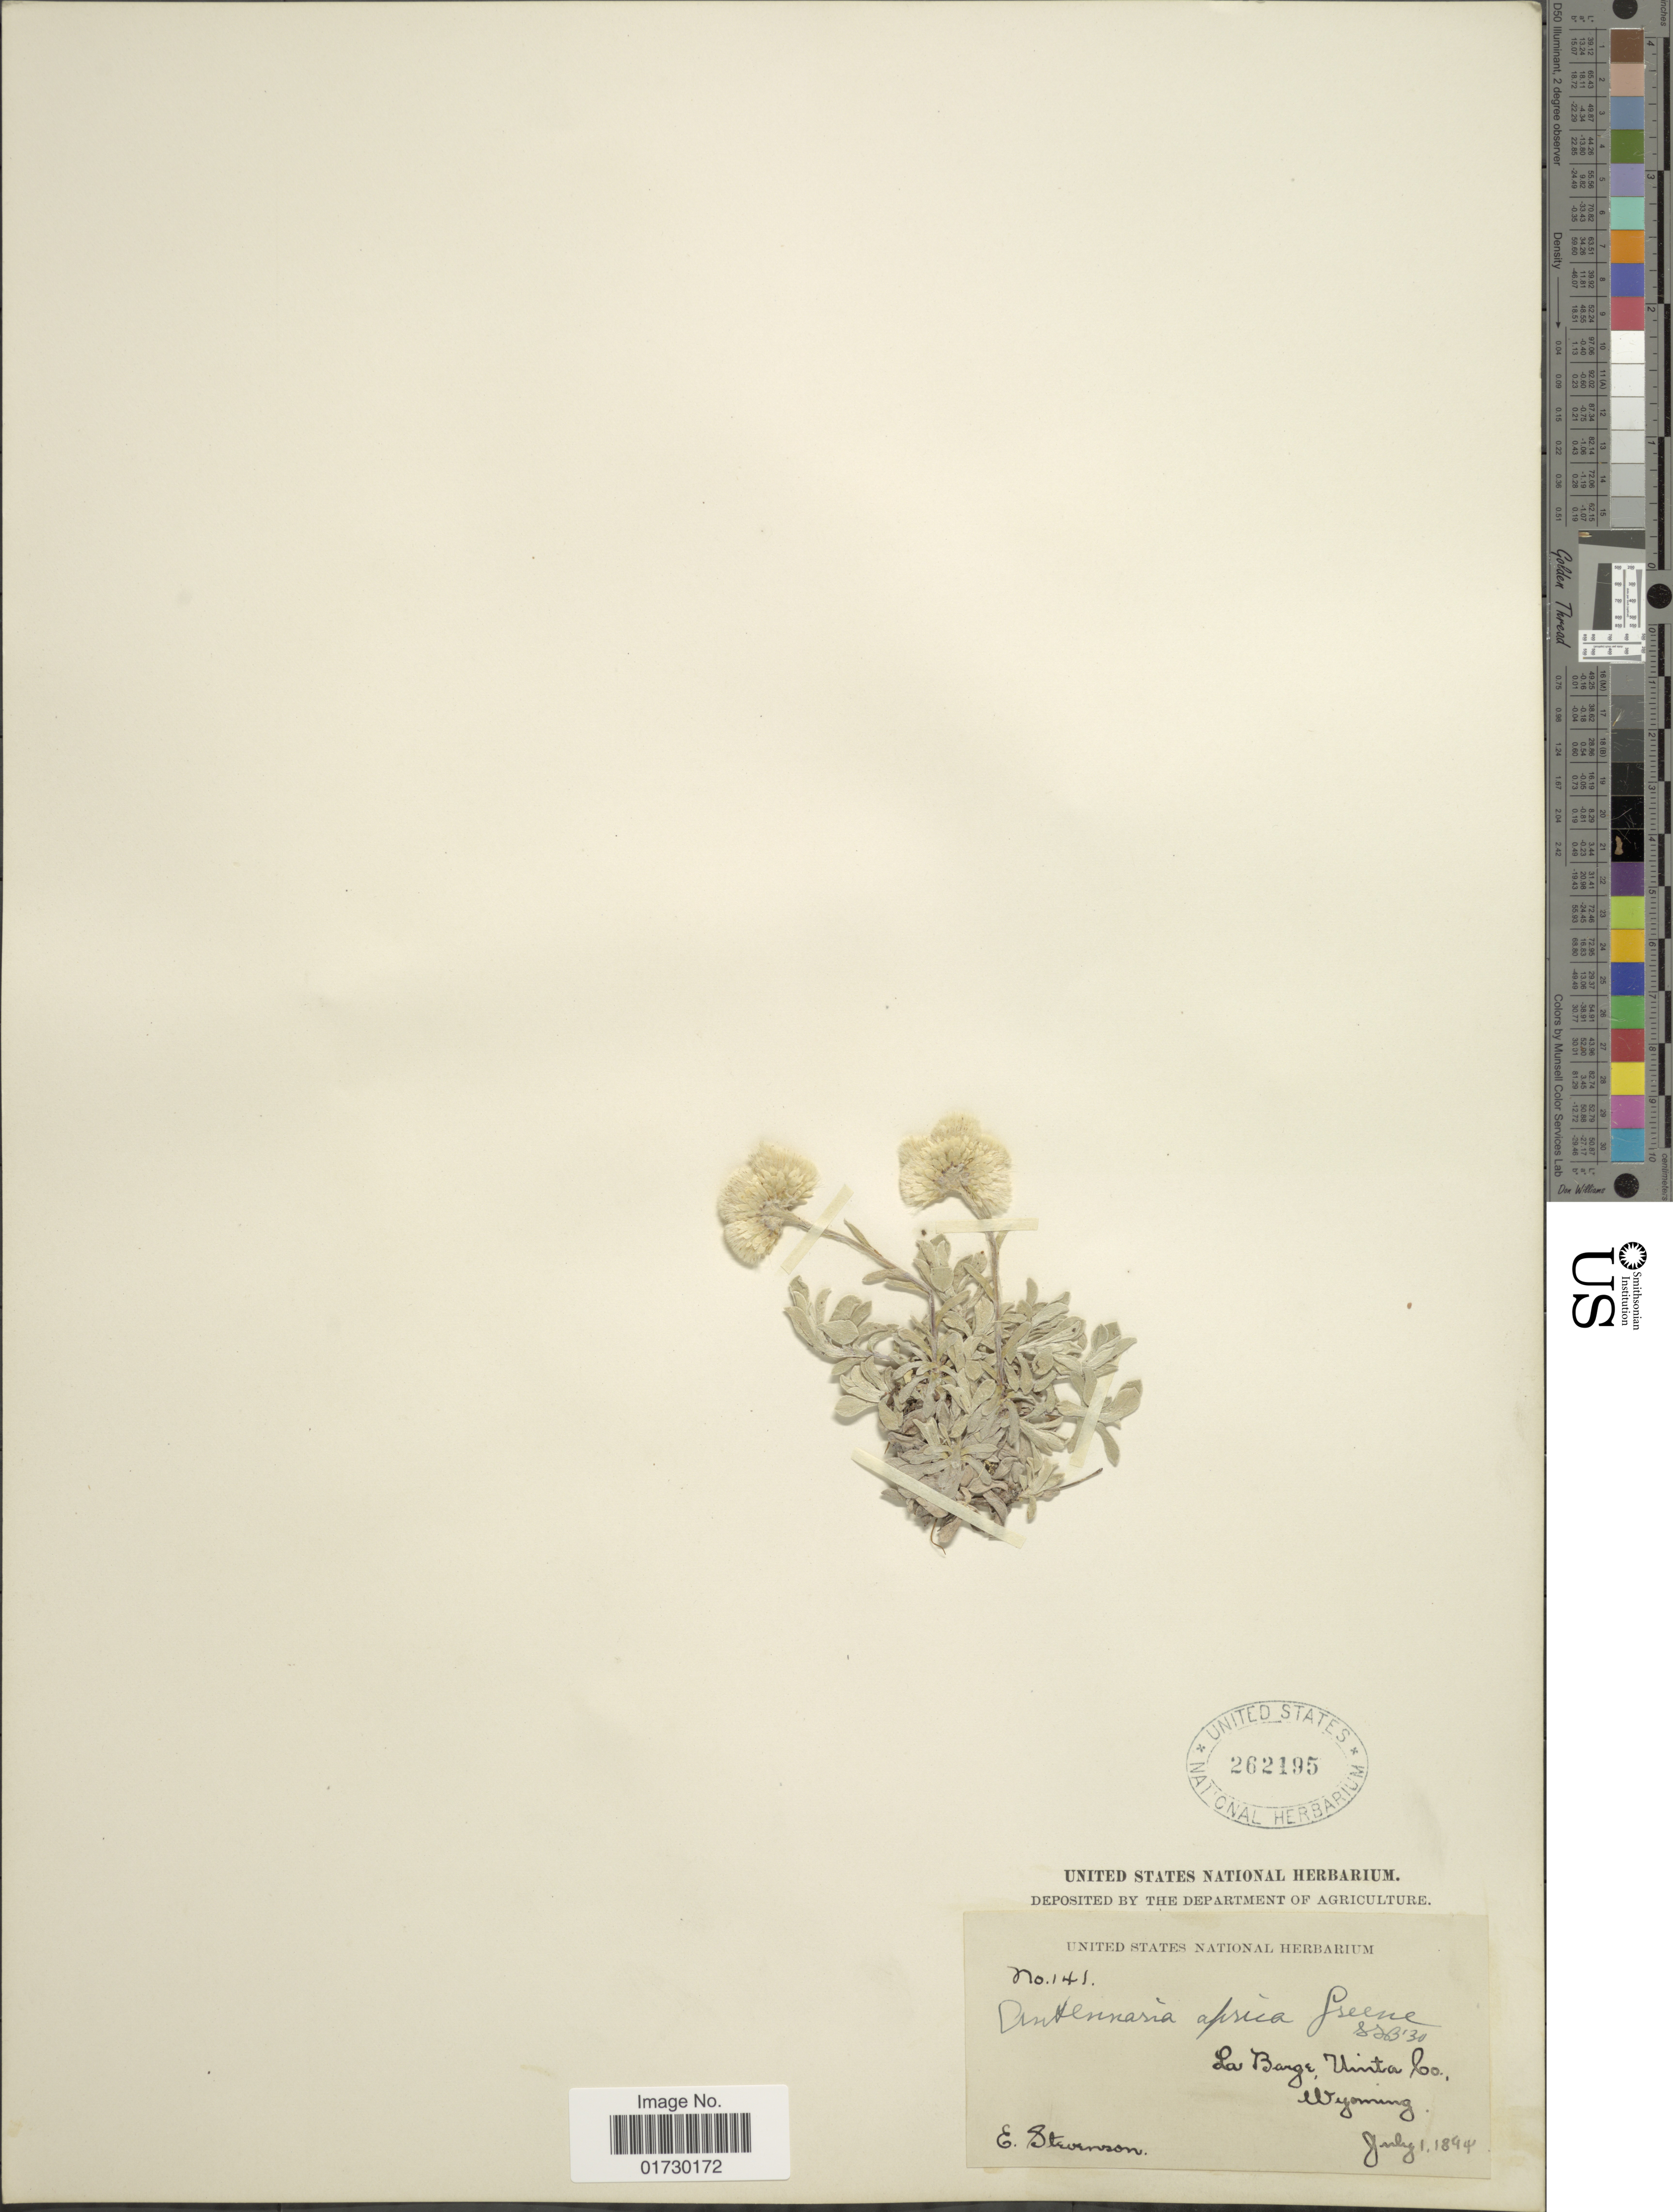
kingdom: Plantae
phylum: Tracheophyta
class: Magnoliopsida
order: Asterales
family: Asteraceae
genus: Antennaria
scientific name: Antennaria aprica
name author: Greene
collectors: E. Stevenson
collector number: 141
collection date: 1894-07-01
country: United States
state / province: Wyoming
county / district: Uinta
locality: La Barge, Uinta Co.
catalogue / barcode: US 262195